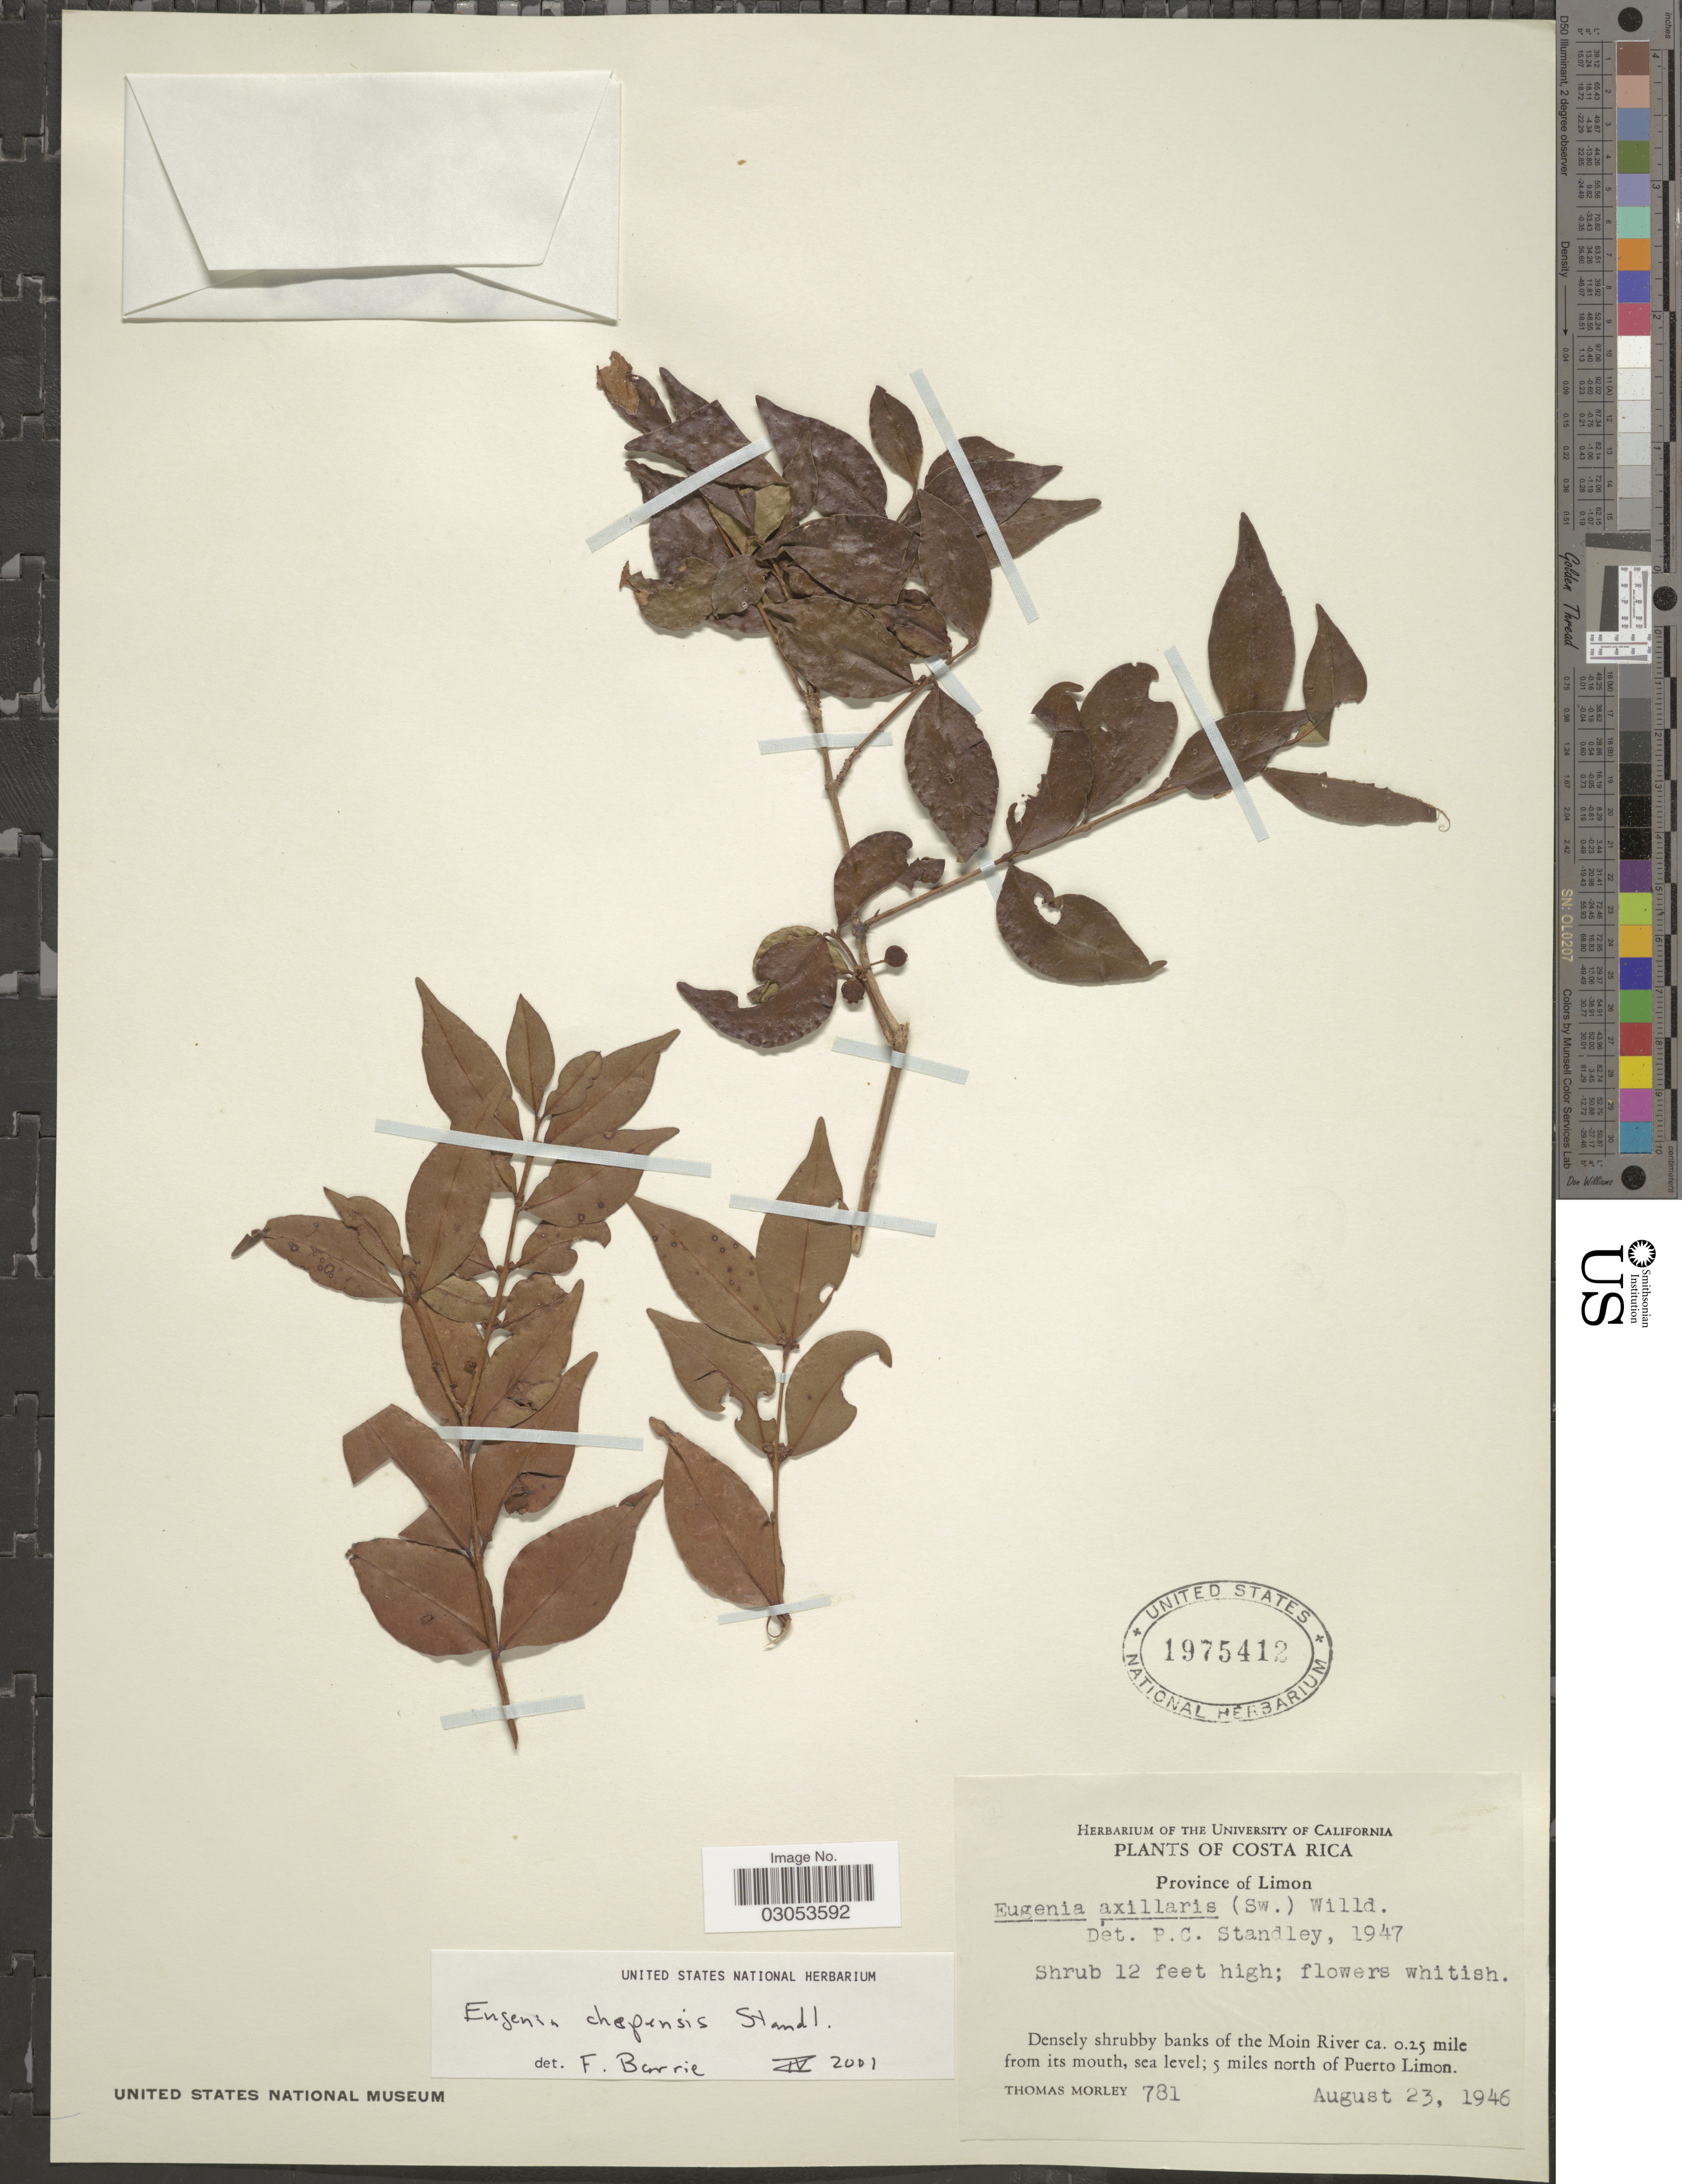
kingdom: Plantae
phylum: Tracheophyta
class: Magnoliopsida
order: Myrtales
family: Myrtaceae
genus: Eugenia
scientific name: Eugenia chepensis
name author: Standl.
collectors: T. Morley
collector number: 781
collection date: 1946-08-23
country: Costa Rica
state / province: Limón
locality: Province of Limon. Densely shrubby banks of the Moin River ca. 0.25 mile from its mouth; 5 miles north of Puerto Limon.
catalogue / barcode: US 1975412